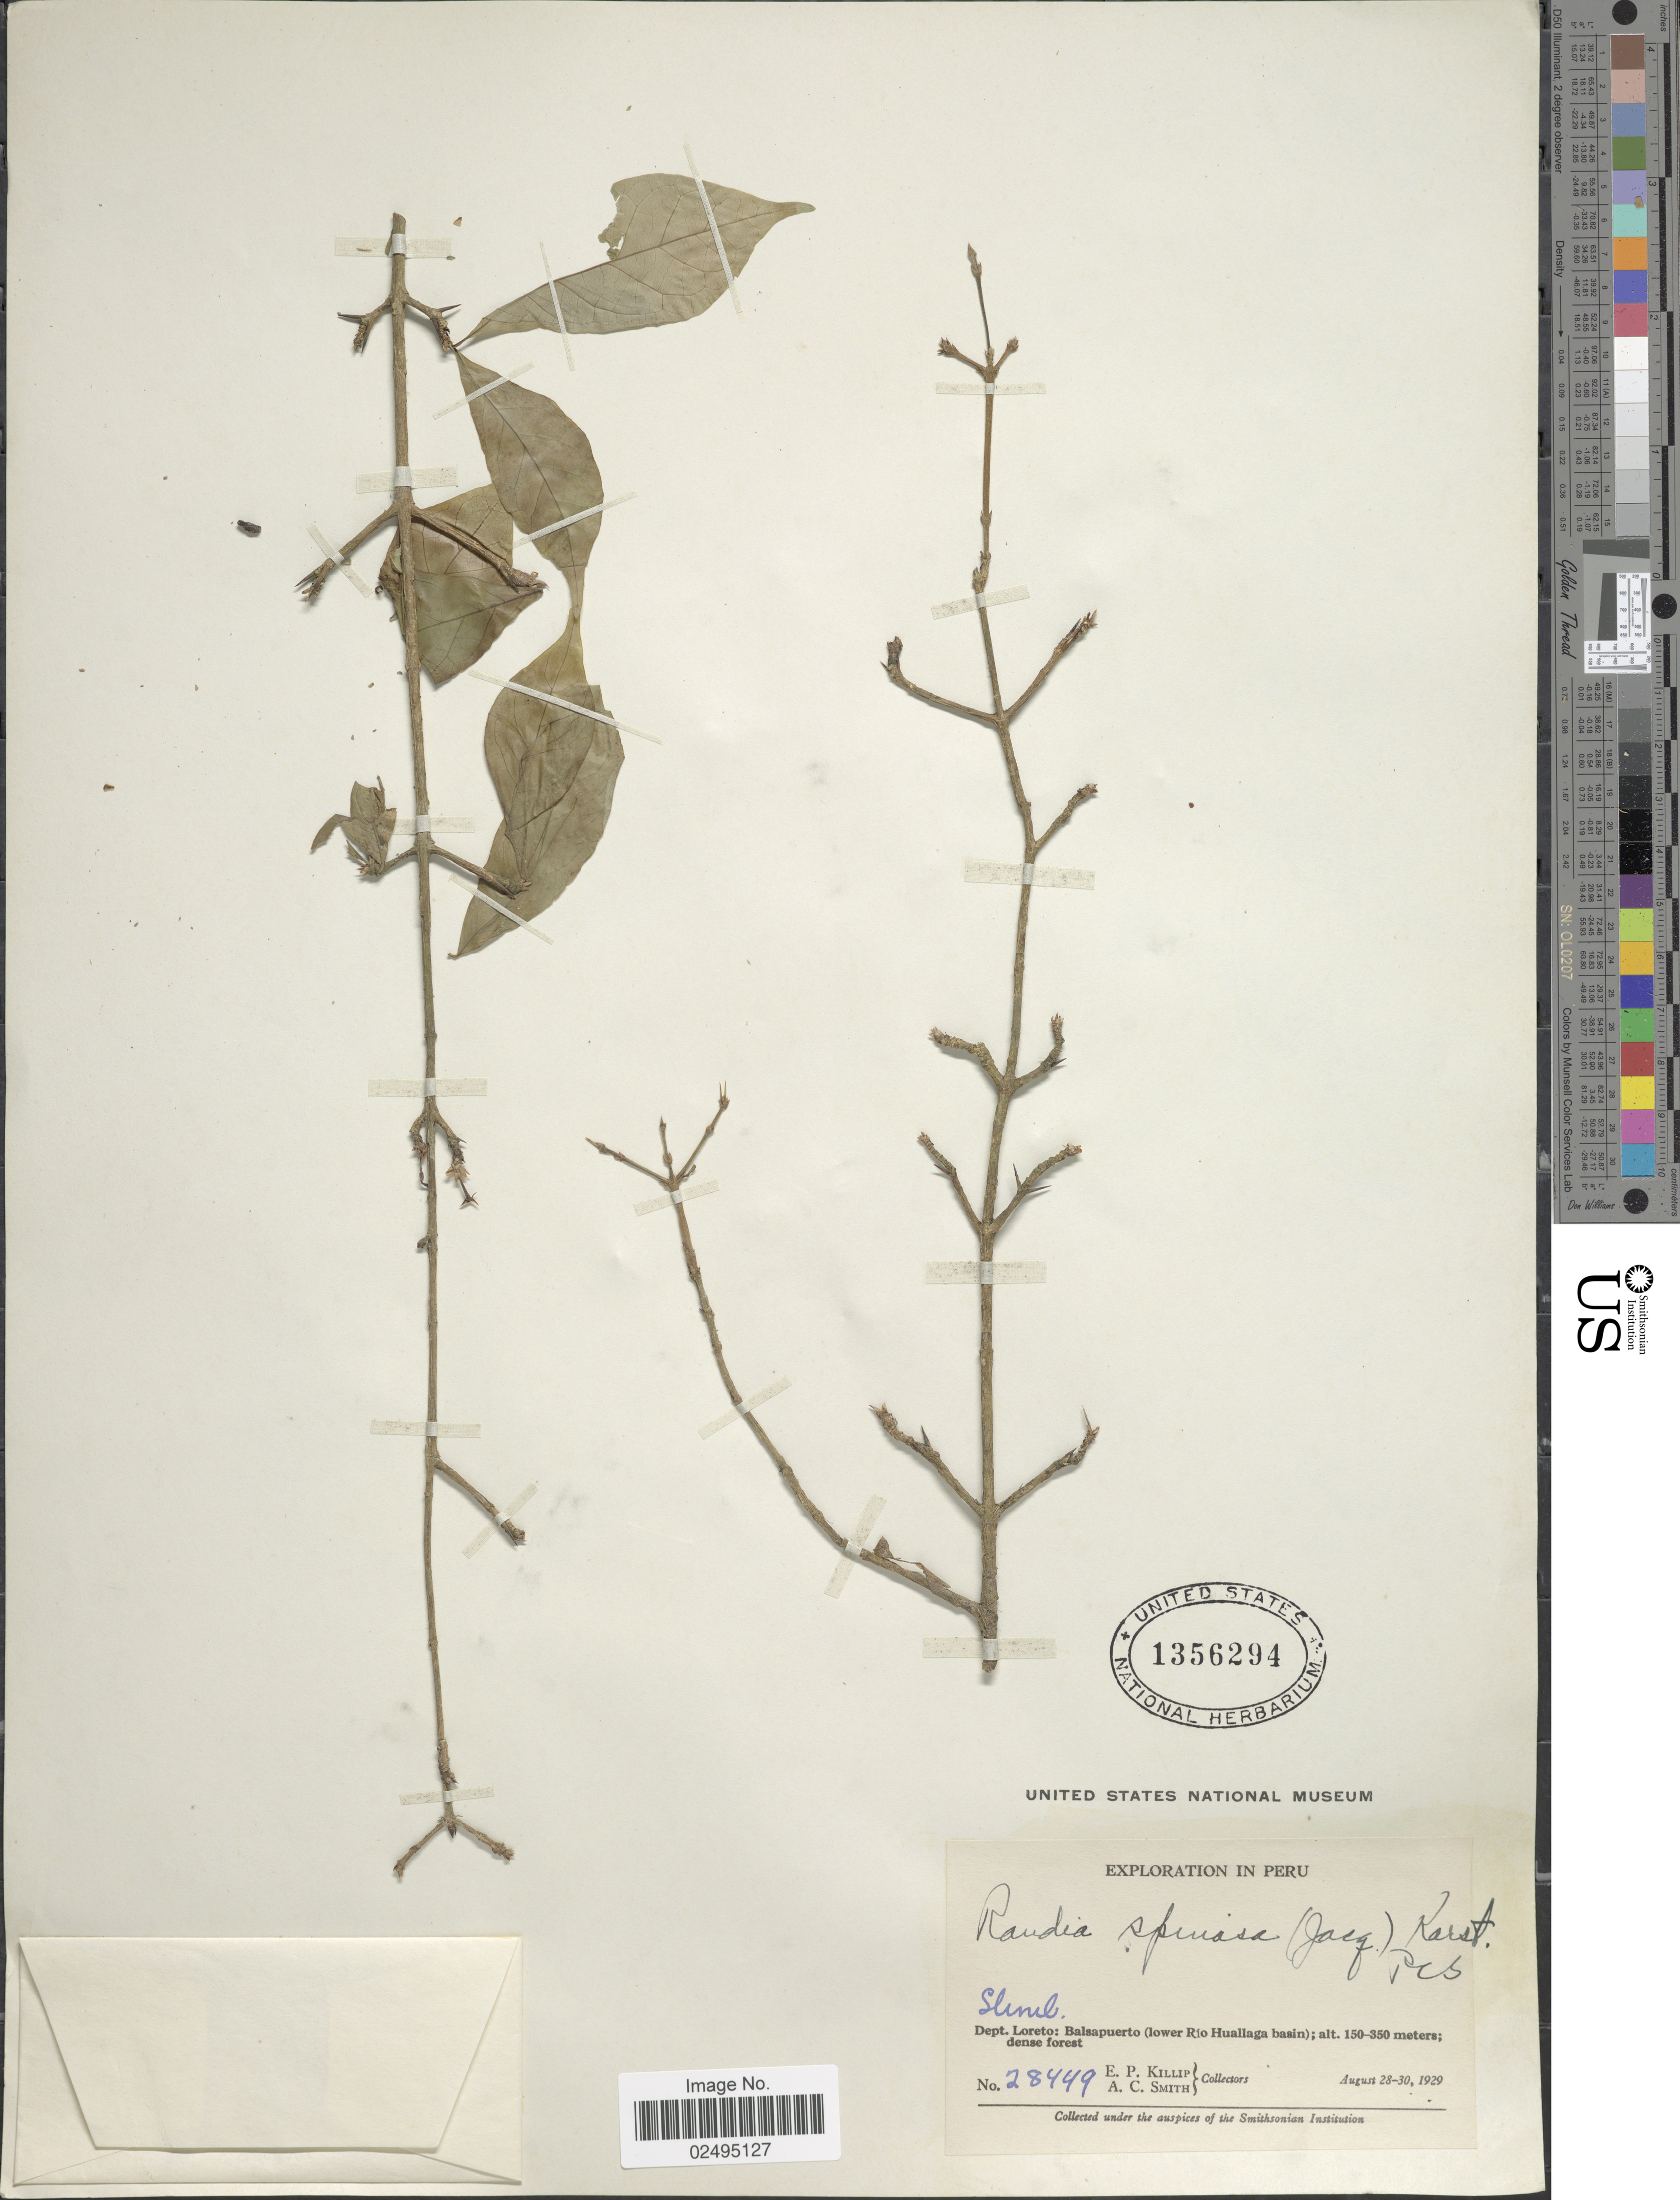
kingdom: Plantae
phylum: Tracheophyta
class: Magnoliopsida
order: Gentianales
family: Rubiaceae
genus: Randia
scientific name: Randia armata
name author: (Sw.) DC.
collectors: E. P. Killip & A. C. Smith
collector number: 28449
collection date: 1929-08-28/1929-08-30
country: Peru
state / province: Loreto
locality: Balsapuerto (lower Rio Huallaga basin)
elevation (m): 150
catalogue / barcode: US 1356294